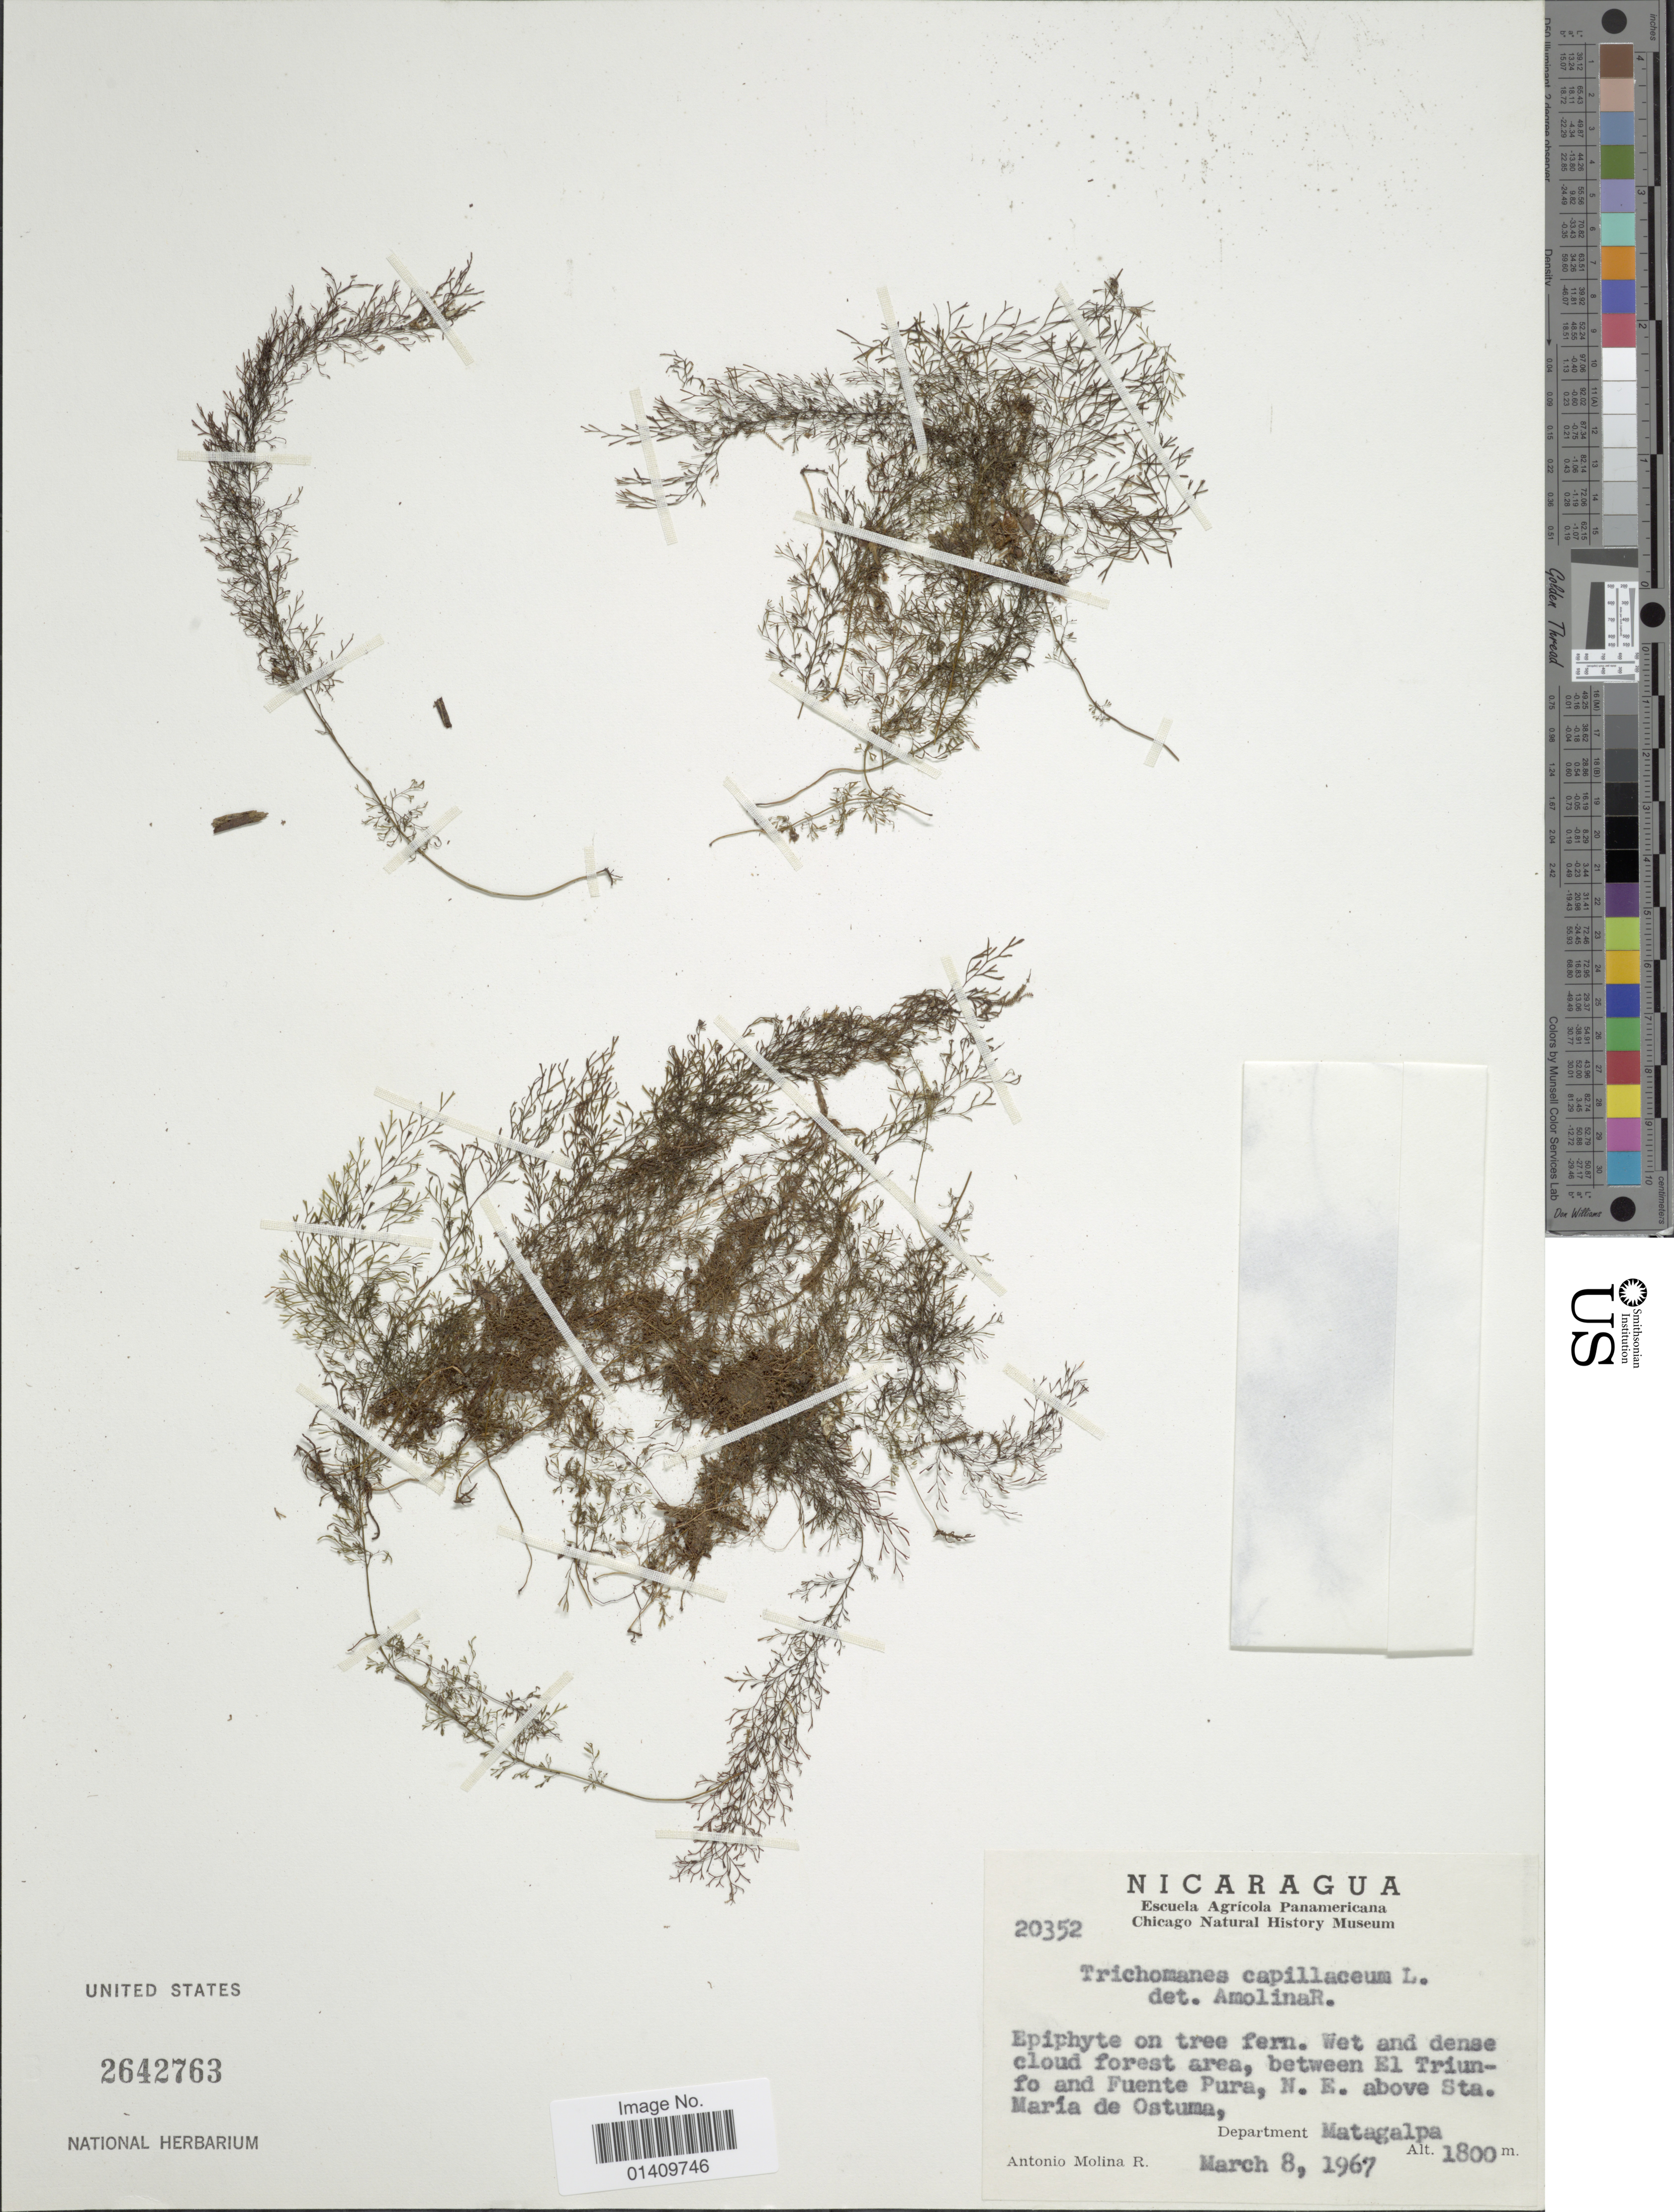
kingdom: Plantae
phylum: Tracheophyta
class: Polypodiopsida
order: Hymenophyllales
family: Hymenophyllaceae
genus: Polyphlebium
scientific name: Polyphlebium capillaceum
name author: (L.) Ebihara & Dubuisson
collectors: A. Molina R.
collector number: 20352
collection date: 1967-03-08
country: Nicaragua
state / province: Matagalpa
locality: Wet and dense cloud forest area, between El Triunfo and Fuente Pura, N.E. above Sta. Maria de Ostuma department Matagalpa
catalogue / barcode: US 2642763